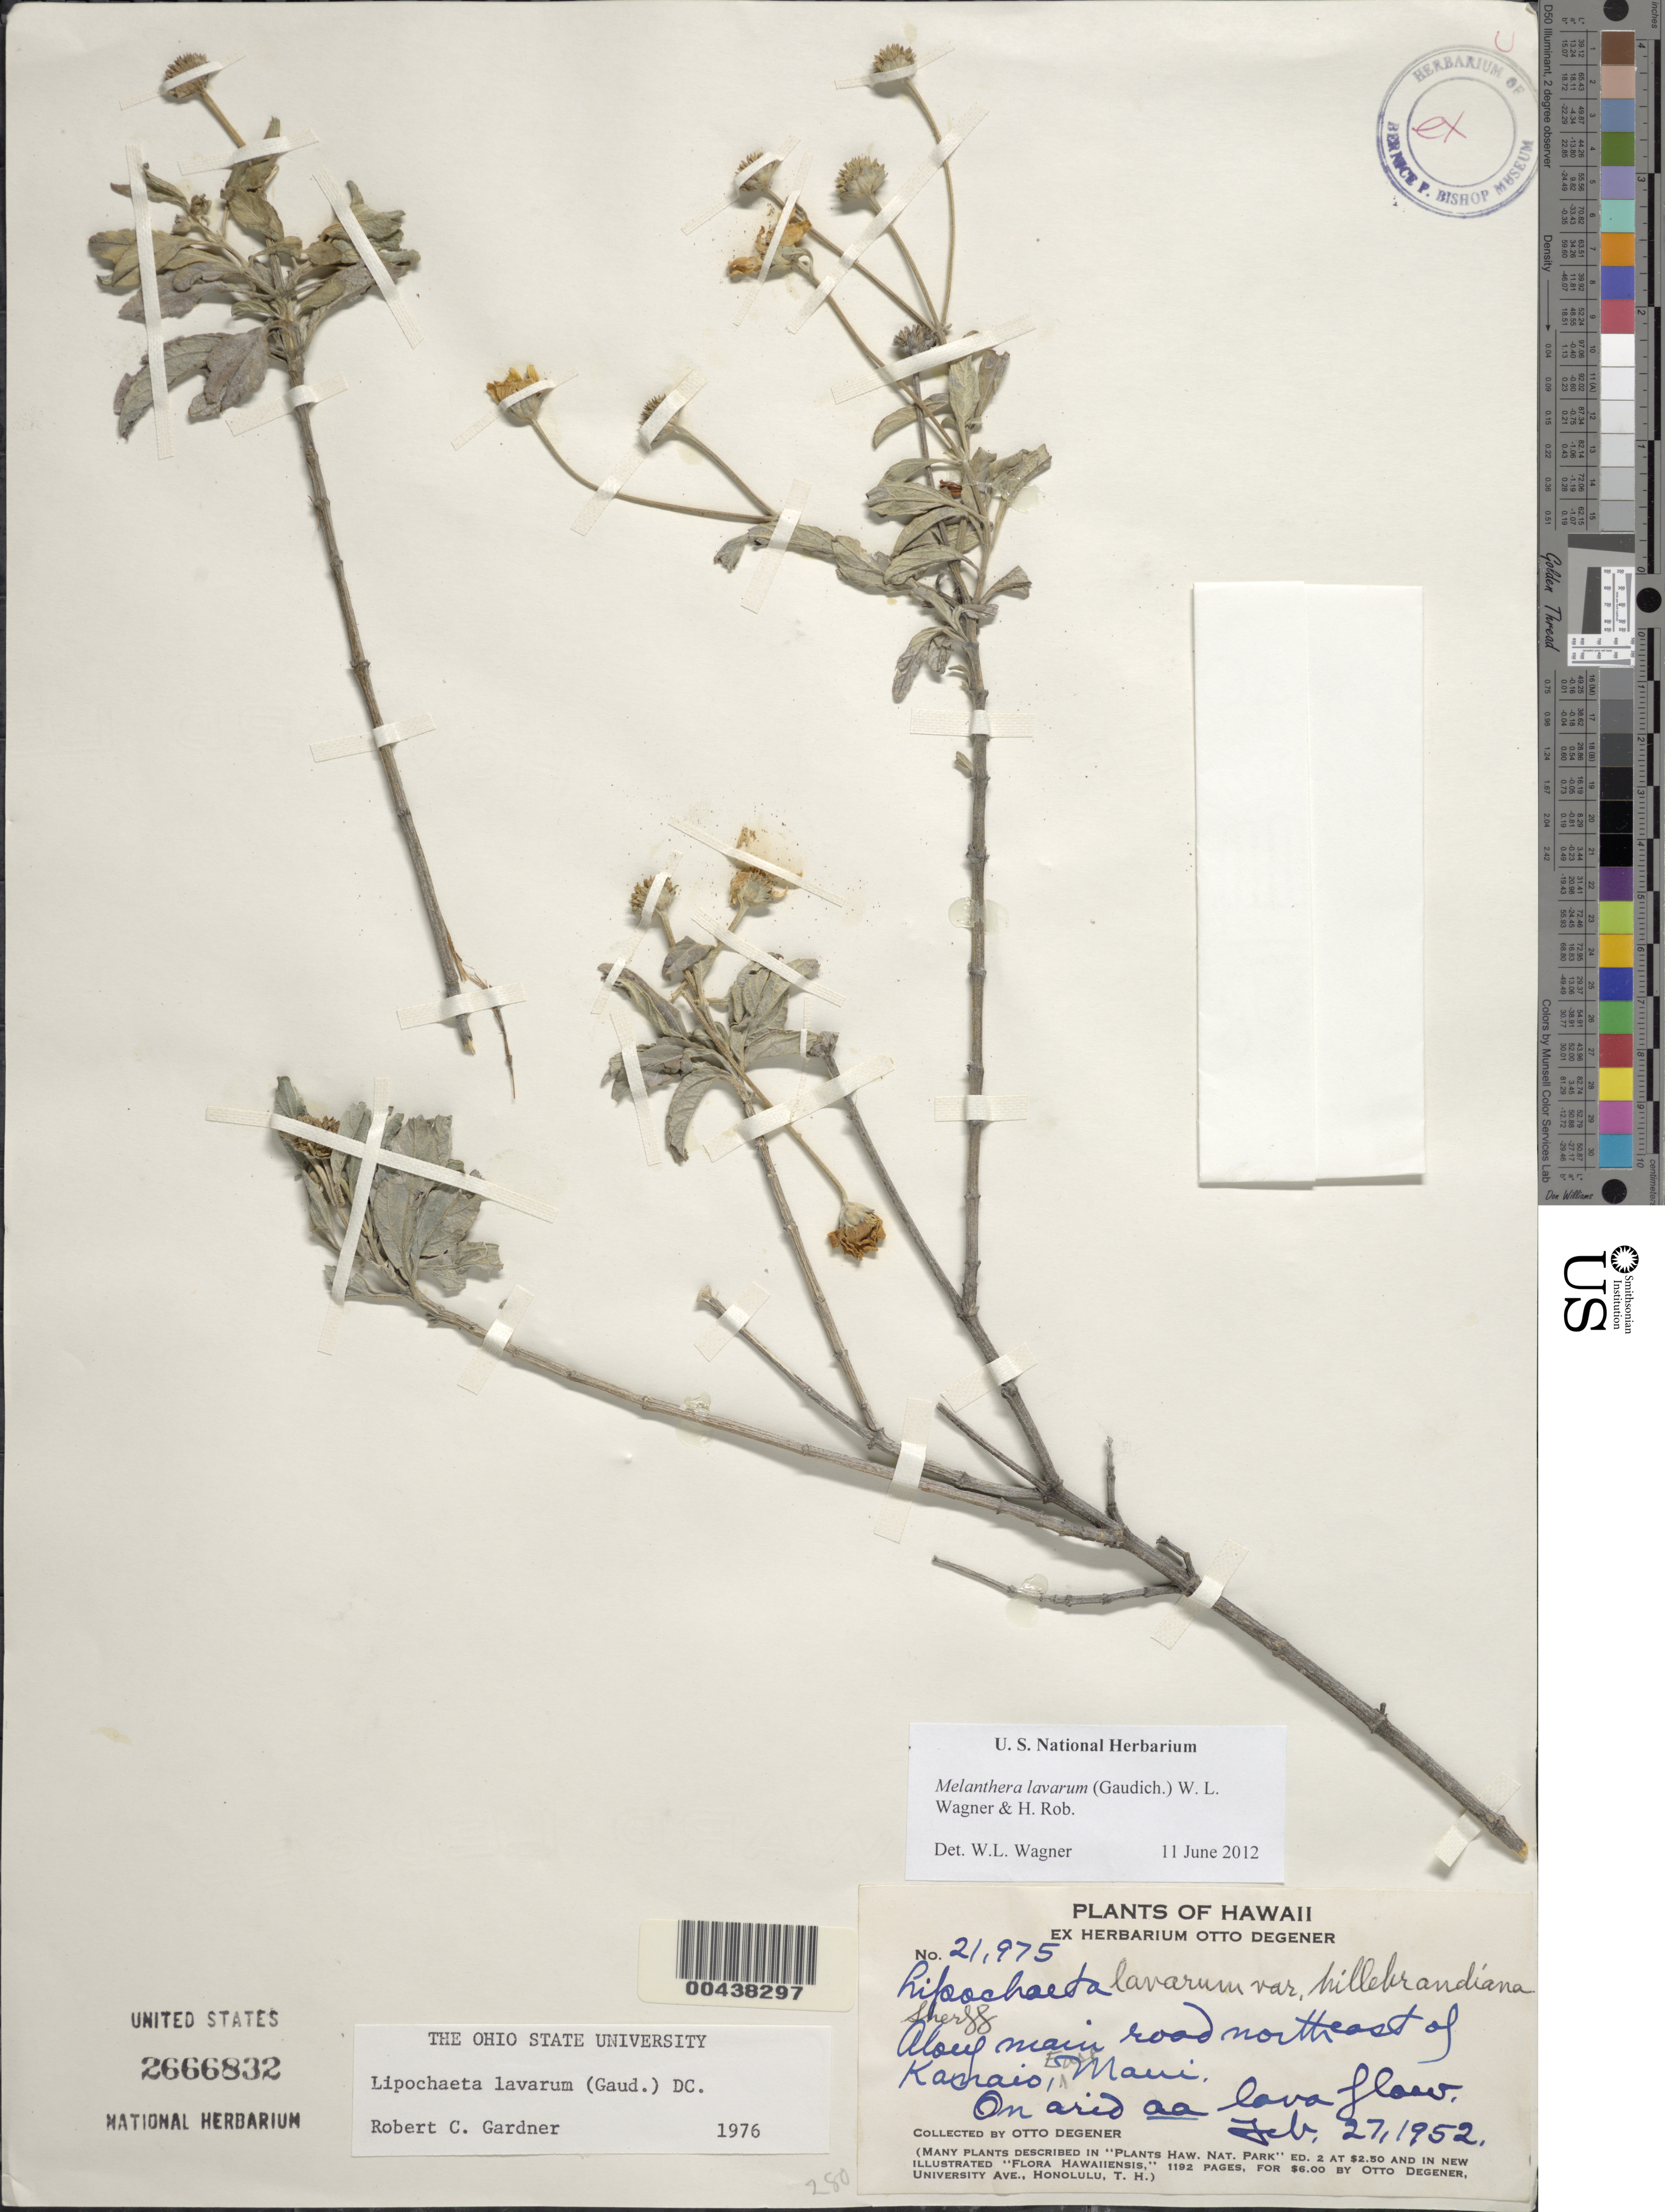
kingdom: Plantae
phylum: Tracheophyta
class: Magnoliopsida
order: Asterales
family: Asteraceae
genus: Wollastonia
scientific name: Wollastonia lavarum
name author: (Gaudich.) Orchard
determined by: Wagner, W. L., (BOT), Smithsonian Institution - National Museum of Natural History (UNITED STATES)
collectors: O. Degener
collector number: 21975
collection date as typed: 27 Feb 1952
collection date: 1952-02-27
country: United States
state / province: Hawaii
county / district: Maui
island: Maui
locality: Along main road NE of Kamaio, E Maui, on aa lava flow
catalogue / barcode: US 2666832